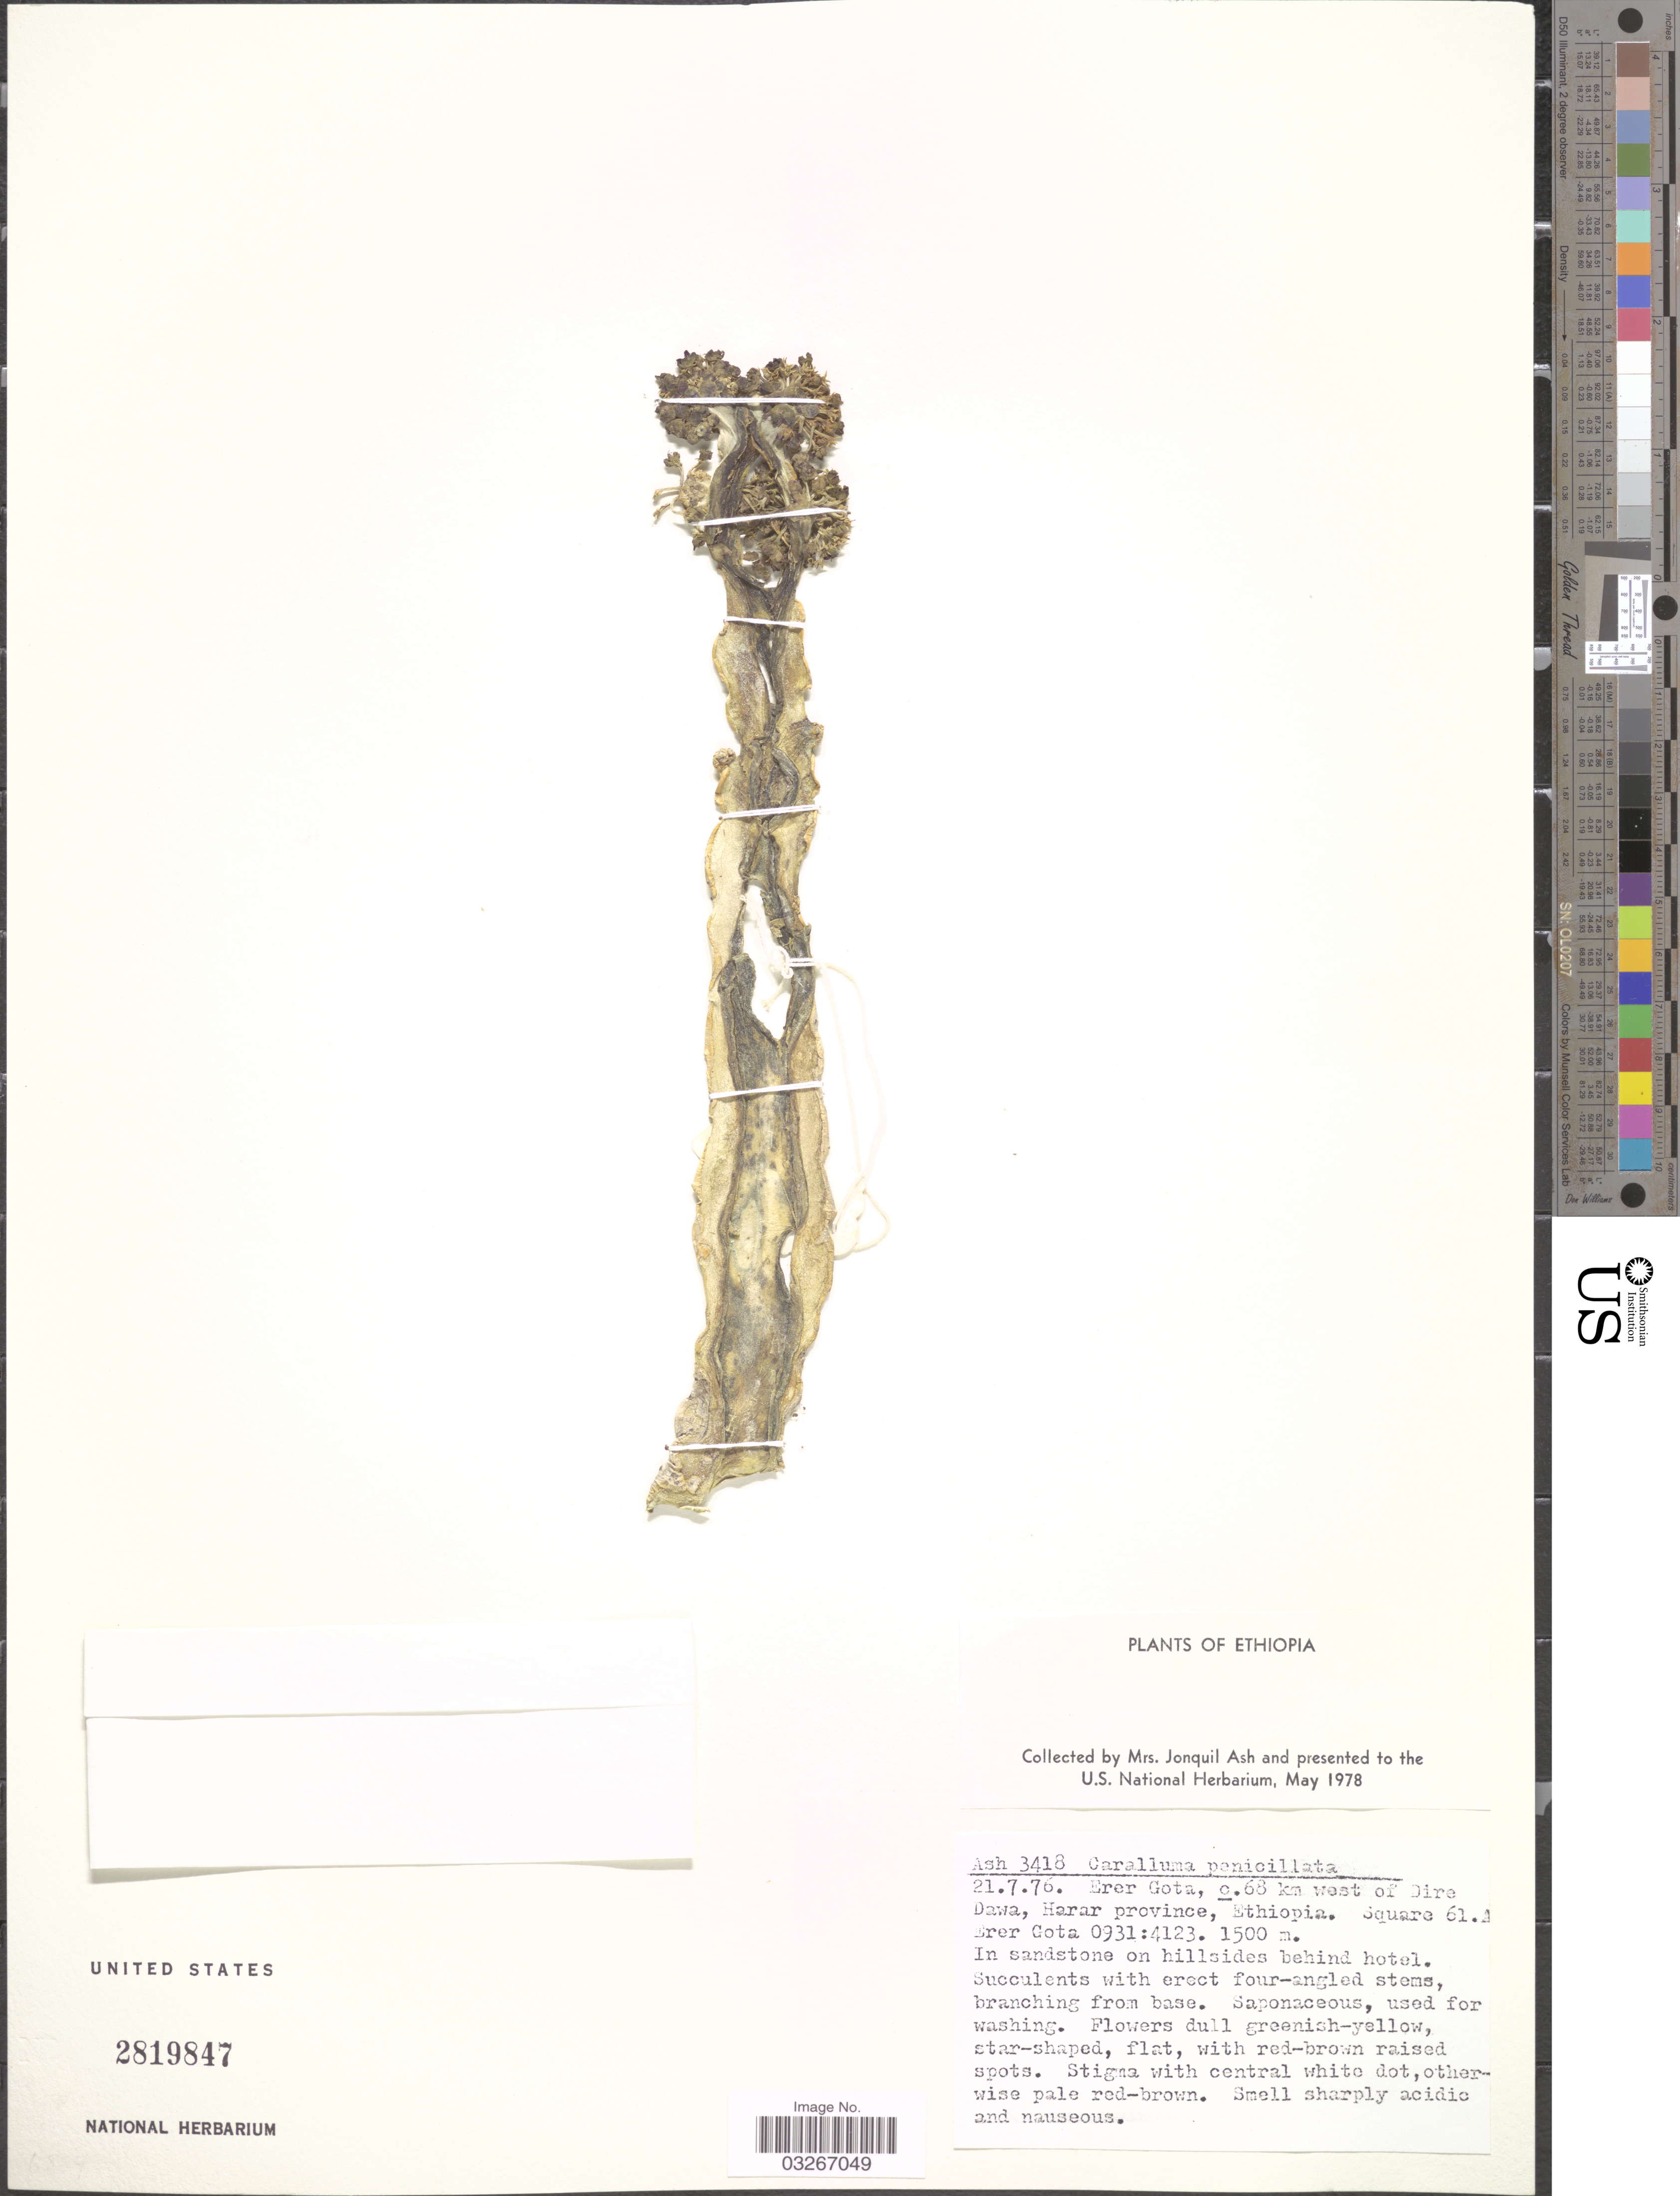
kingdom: Plantae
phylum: Tracheophyta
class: Magnoliopsida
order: Gentianales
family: Apocynaceae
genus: Caralluma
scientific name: Caralluma penicillata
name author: (Deflers) N.E. Br.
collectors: J. Ash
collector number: Ash 3418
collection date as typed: Transcribed d/m/y: 21/7/76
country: Ethiopia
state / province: Dire Dawa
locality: Erer Gota, c. 68 km west of Dire Dawa, Harar province. Square 61.4 Erer Gota 0931:4123.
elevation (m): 1500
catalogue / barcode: US 2819847